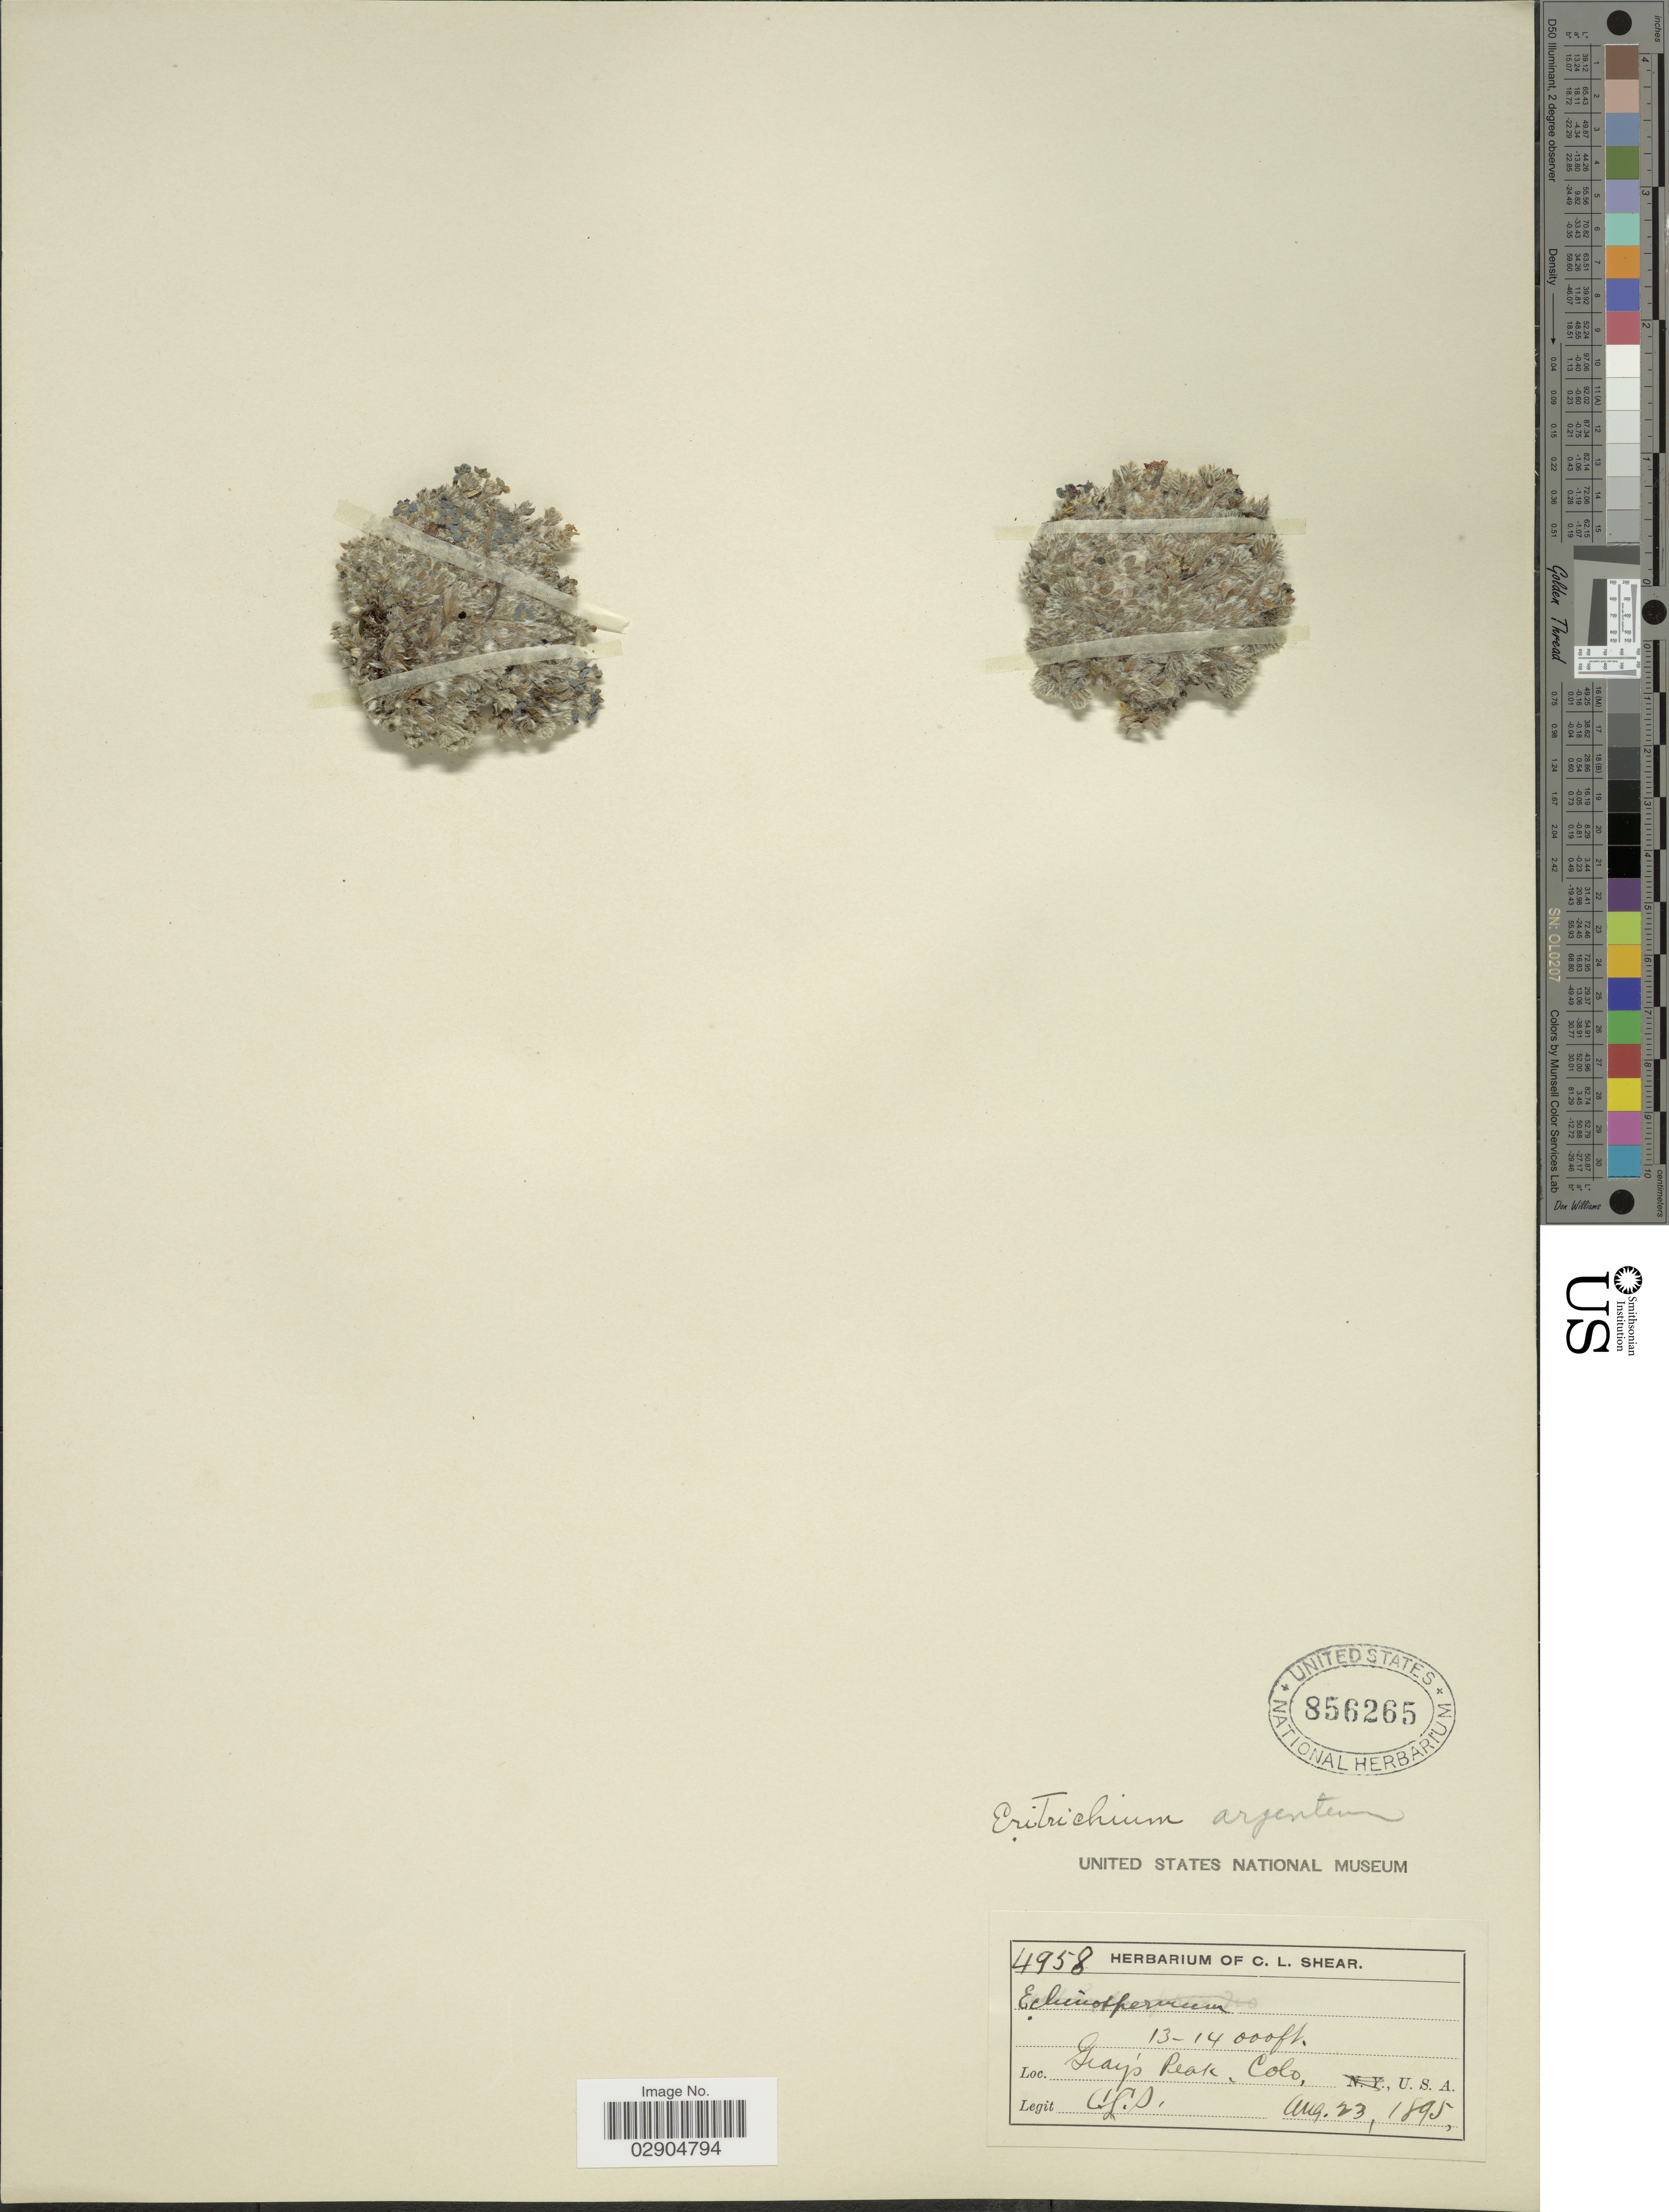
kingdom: Plantae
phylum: Tracheophyta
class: Magnoliopsida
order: Boraginales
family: Boraginaceae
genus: Eritrichium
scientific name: Eritrichium argenteum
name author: W. Wight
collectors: C. L. Shear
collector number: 4958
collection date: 1895-08-23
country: United States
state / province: Colorado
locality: Gray's Peak, Colo., U.S.A.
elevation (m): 3962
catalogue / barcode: US 856265